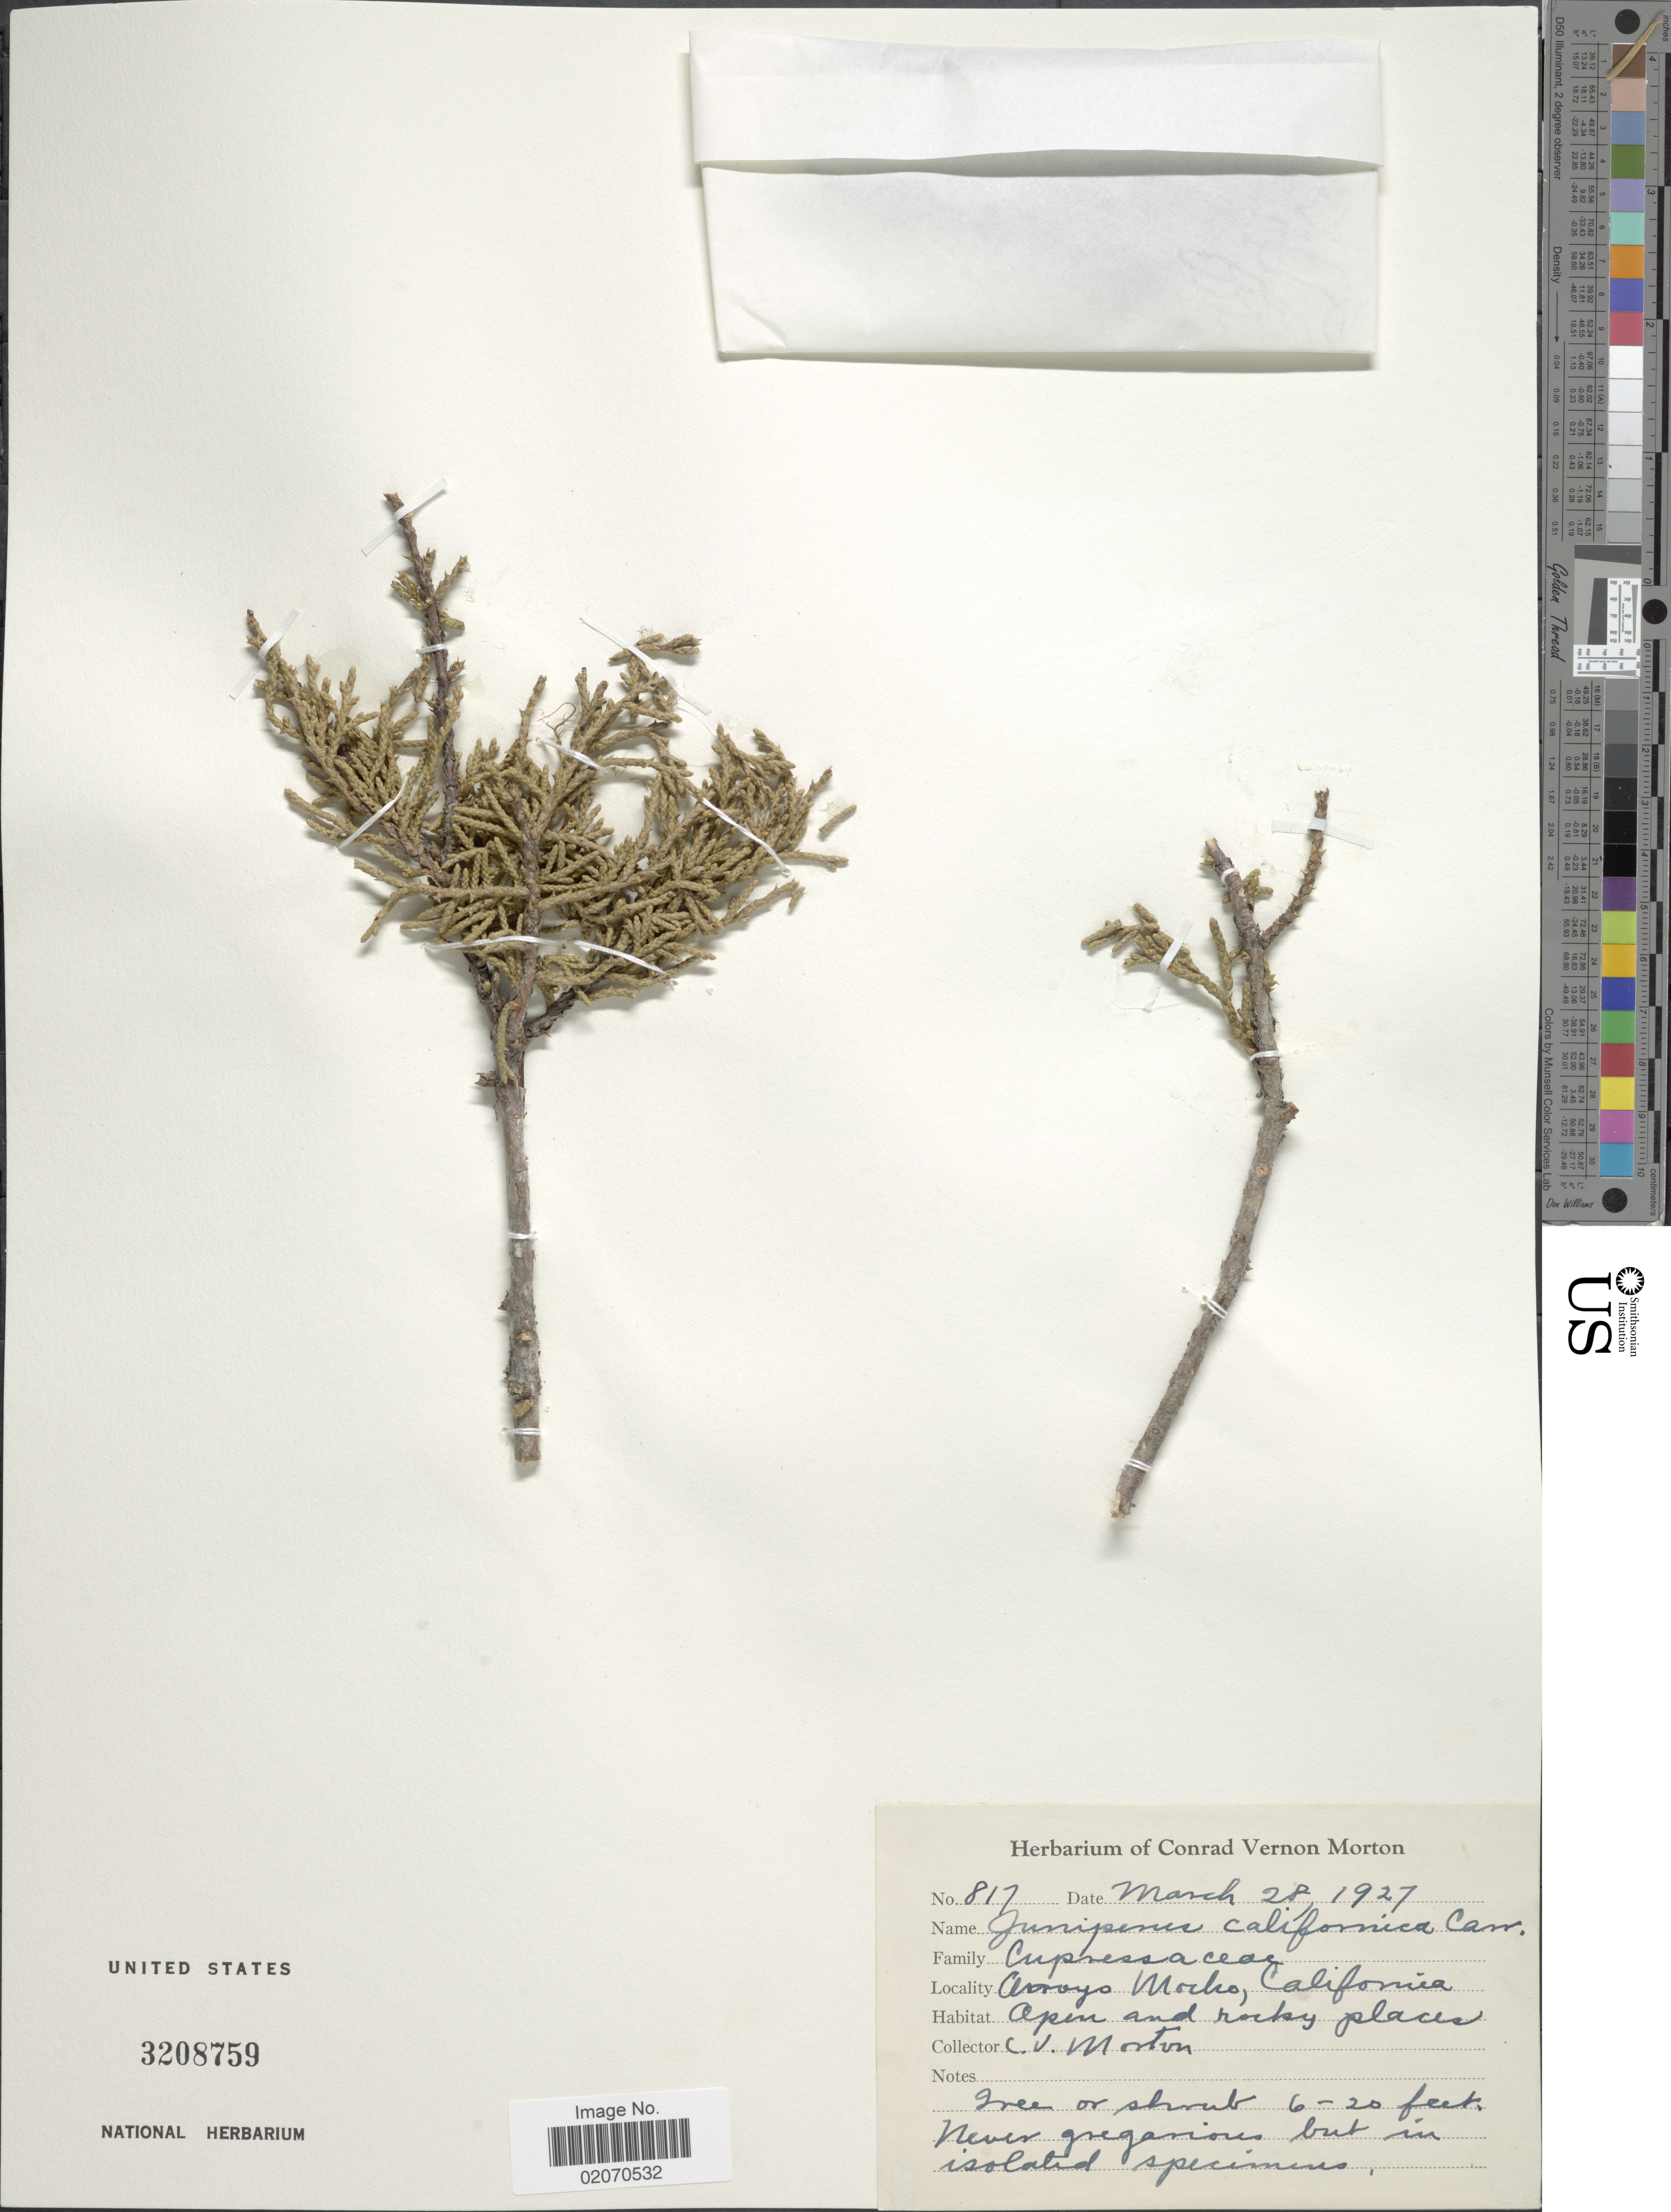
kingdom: Plantae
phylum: Tracheophyta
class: Pinopsida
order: Pinales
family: Cupressaceae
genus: Juniperus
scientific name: Juniperus californica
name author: Carrière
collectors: C. V. Morton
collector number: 817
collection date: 1927-03-28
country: United States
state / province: California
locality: Arroyo Mocho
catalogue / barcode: US 3208759